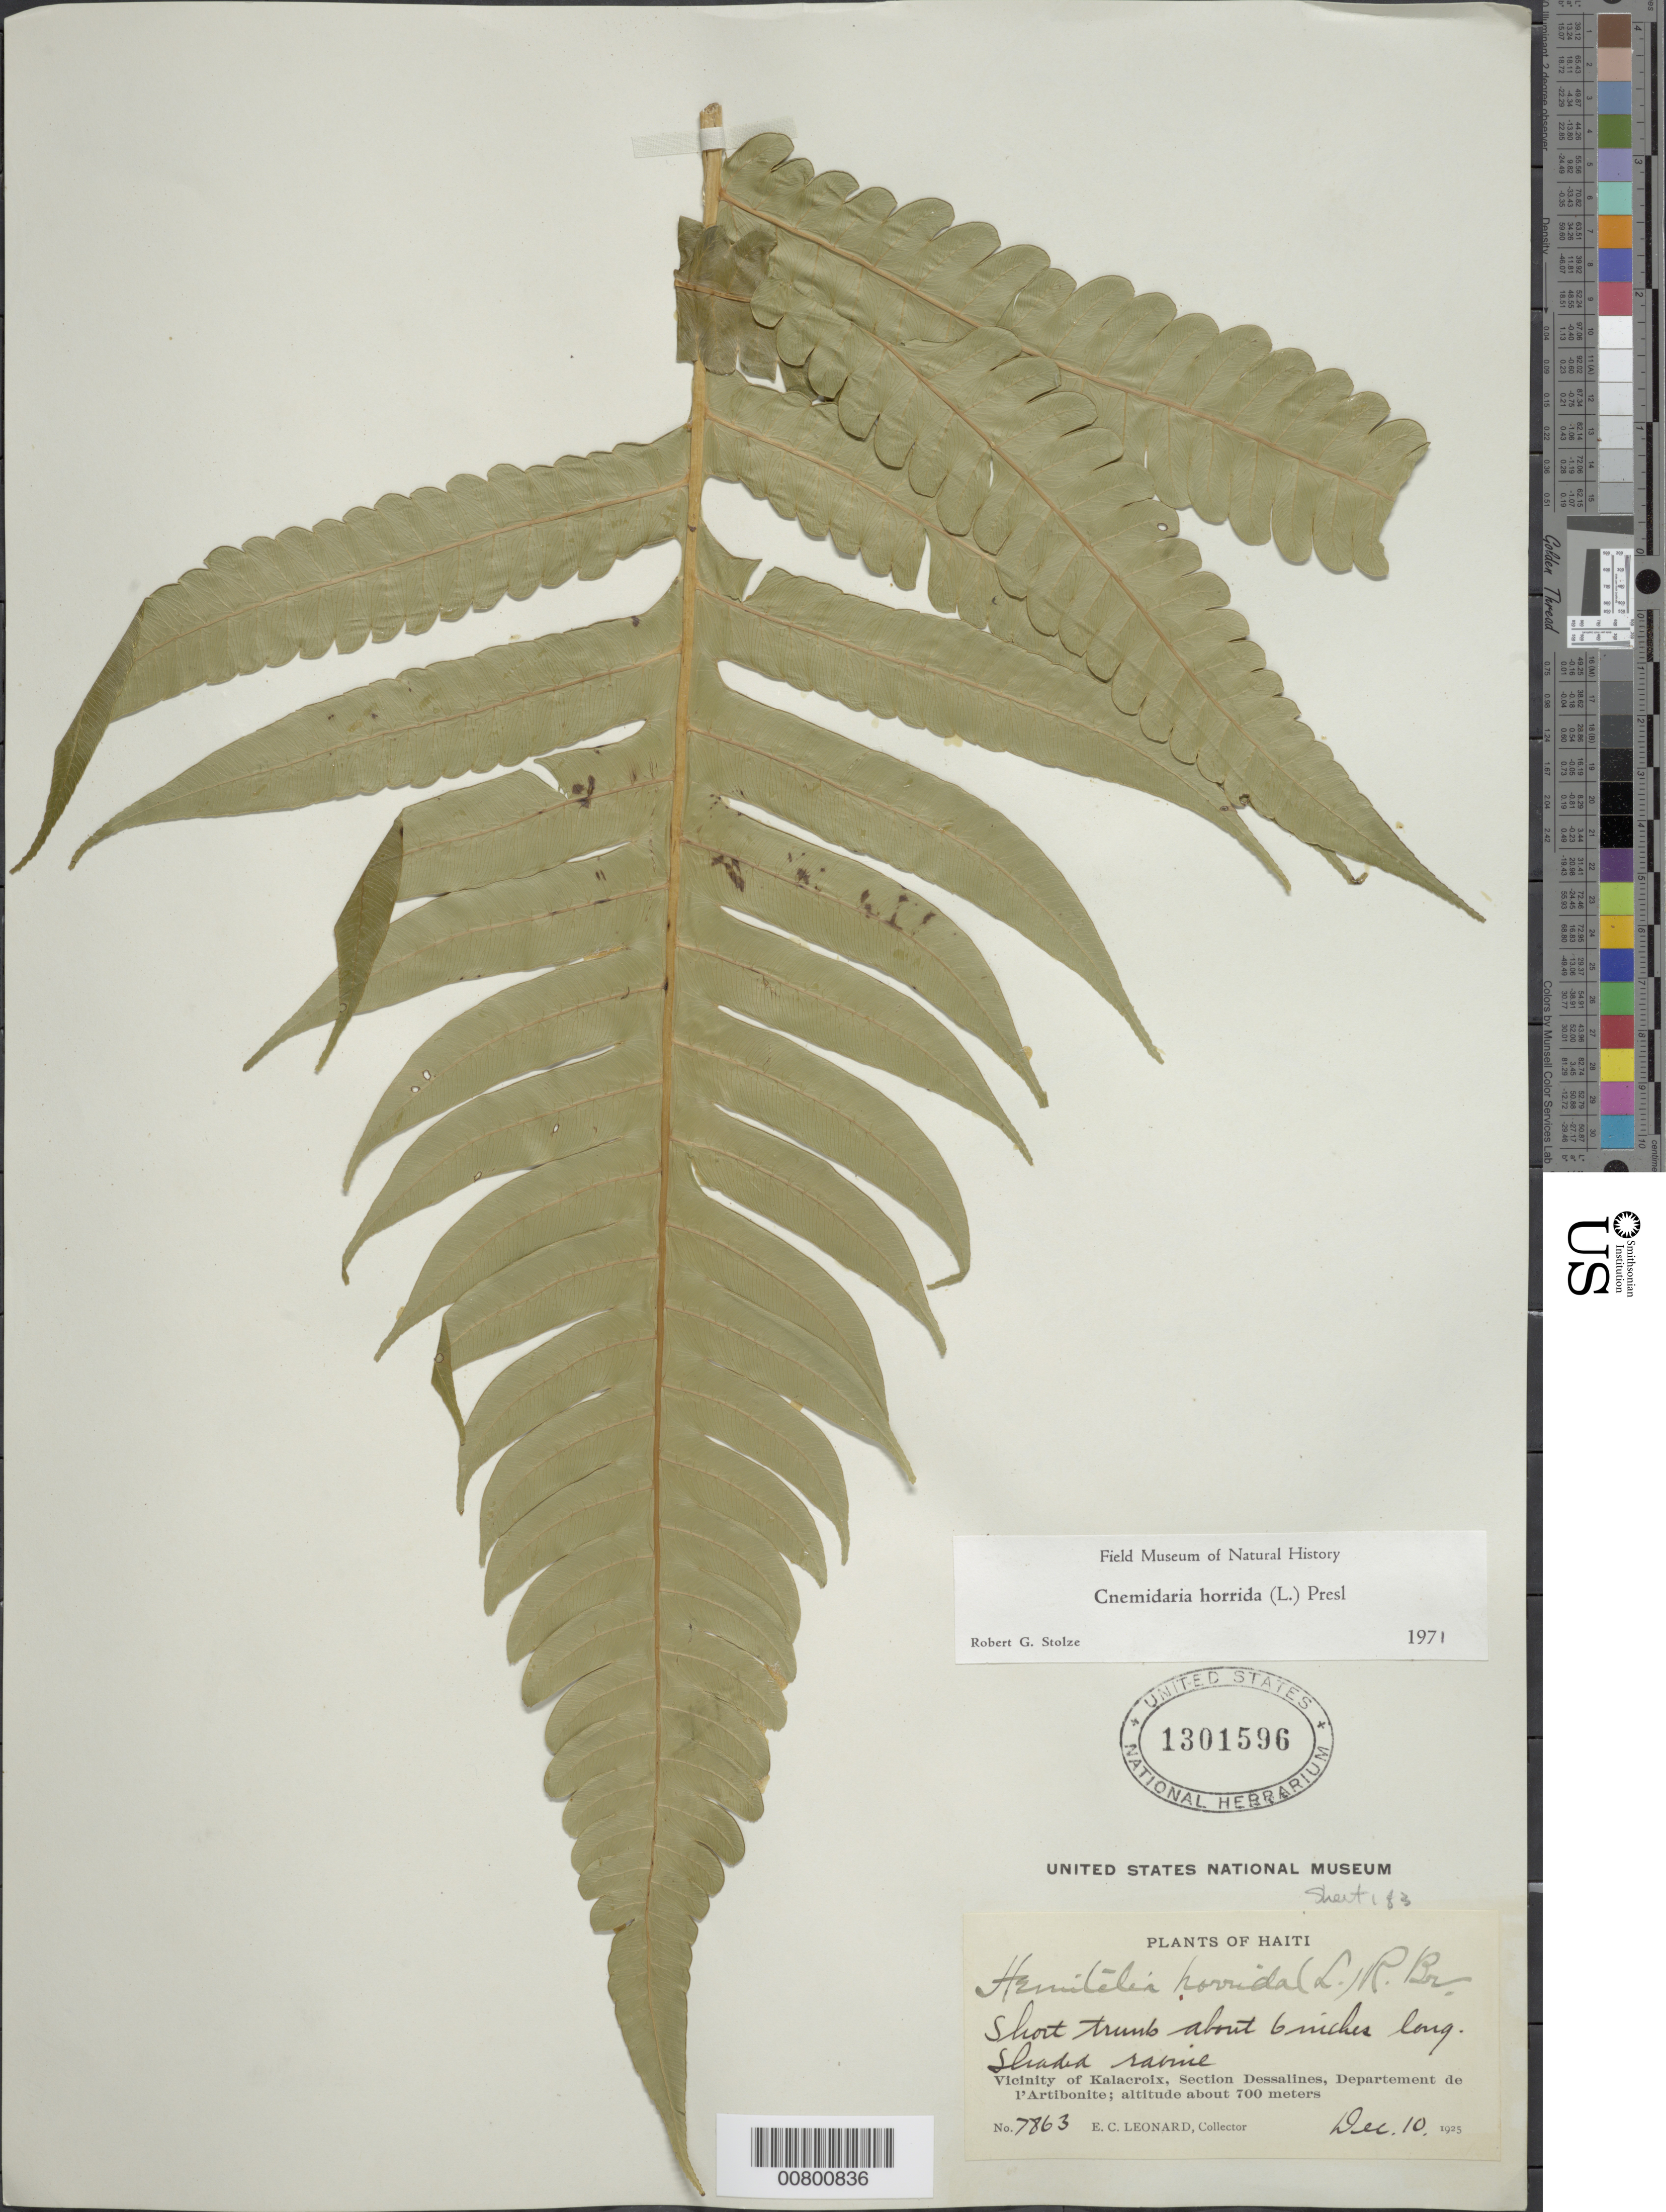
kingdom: Plantae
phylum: Tracheophyta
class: Polypodiopsida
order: Cyatheales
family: Cyatheaceae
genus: Cyathea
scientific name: Cyathea horrida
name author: (L.) Sm.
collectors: E. C. Leonard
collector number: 7863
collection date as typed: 10 Dec 1925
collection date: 1925-12-10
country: Haiti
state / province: Artibonite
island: Hispaniola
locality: Kalacroix vicinity, Section Dessalines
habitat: Shaded ravine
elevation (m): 700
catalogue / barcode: US 1301596